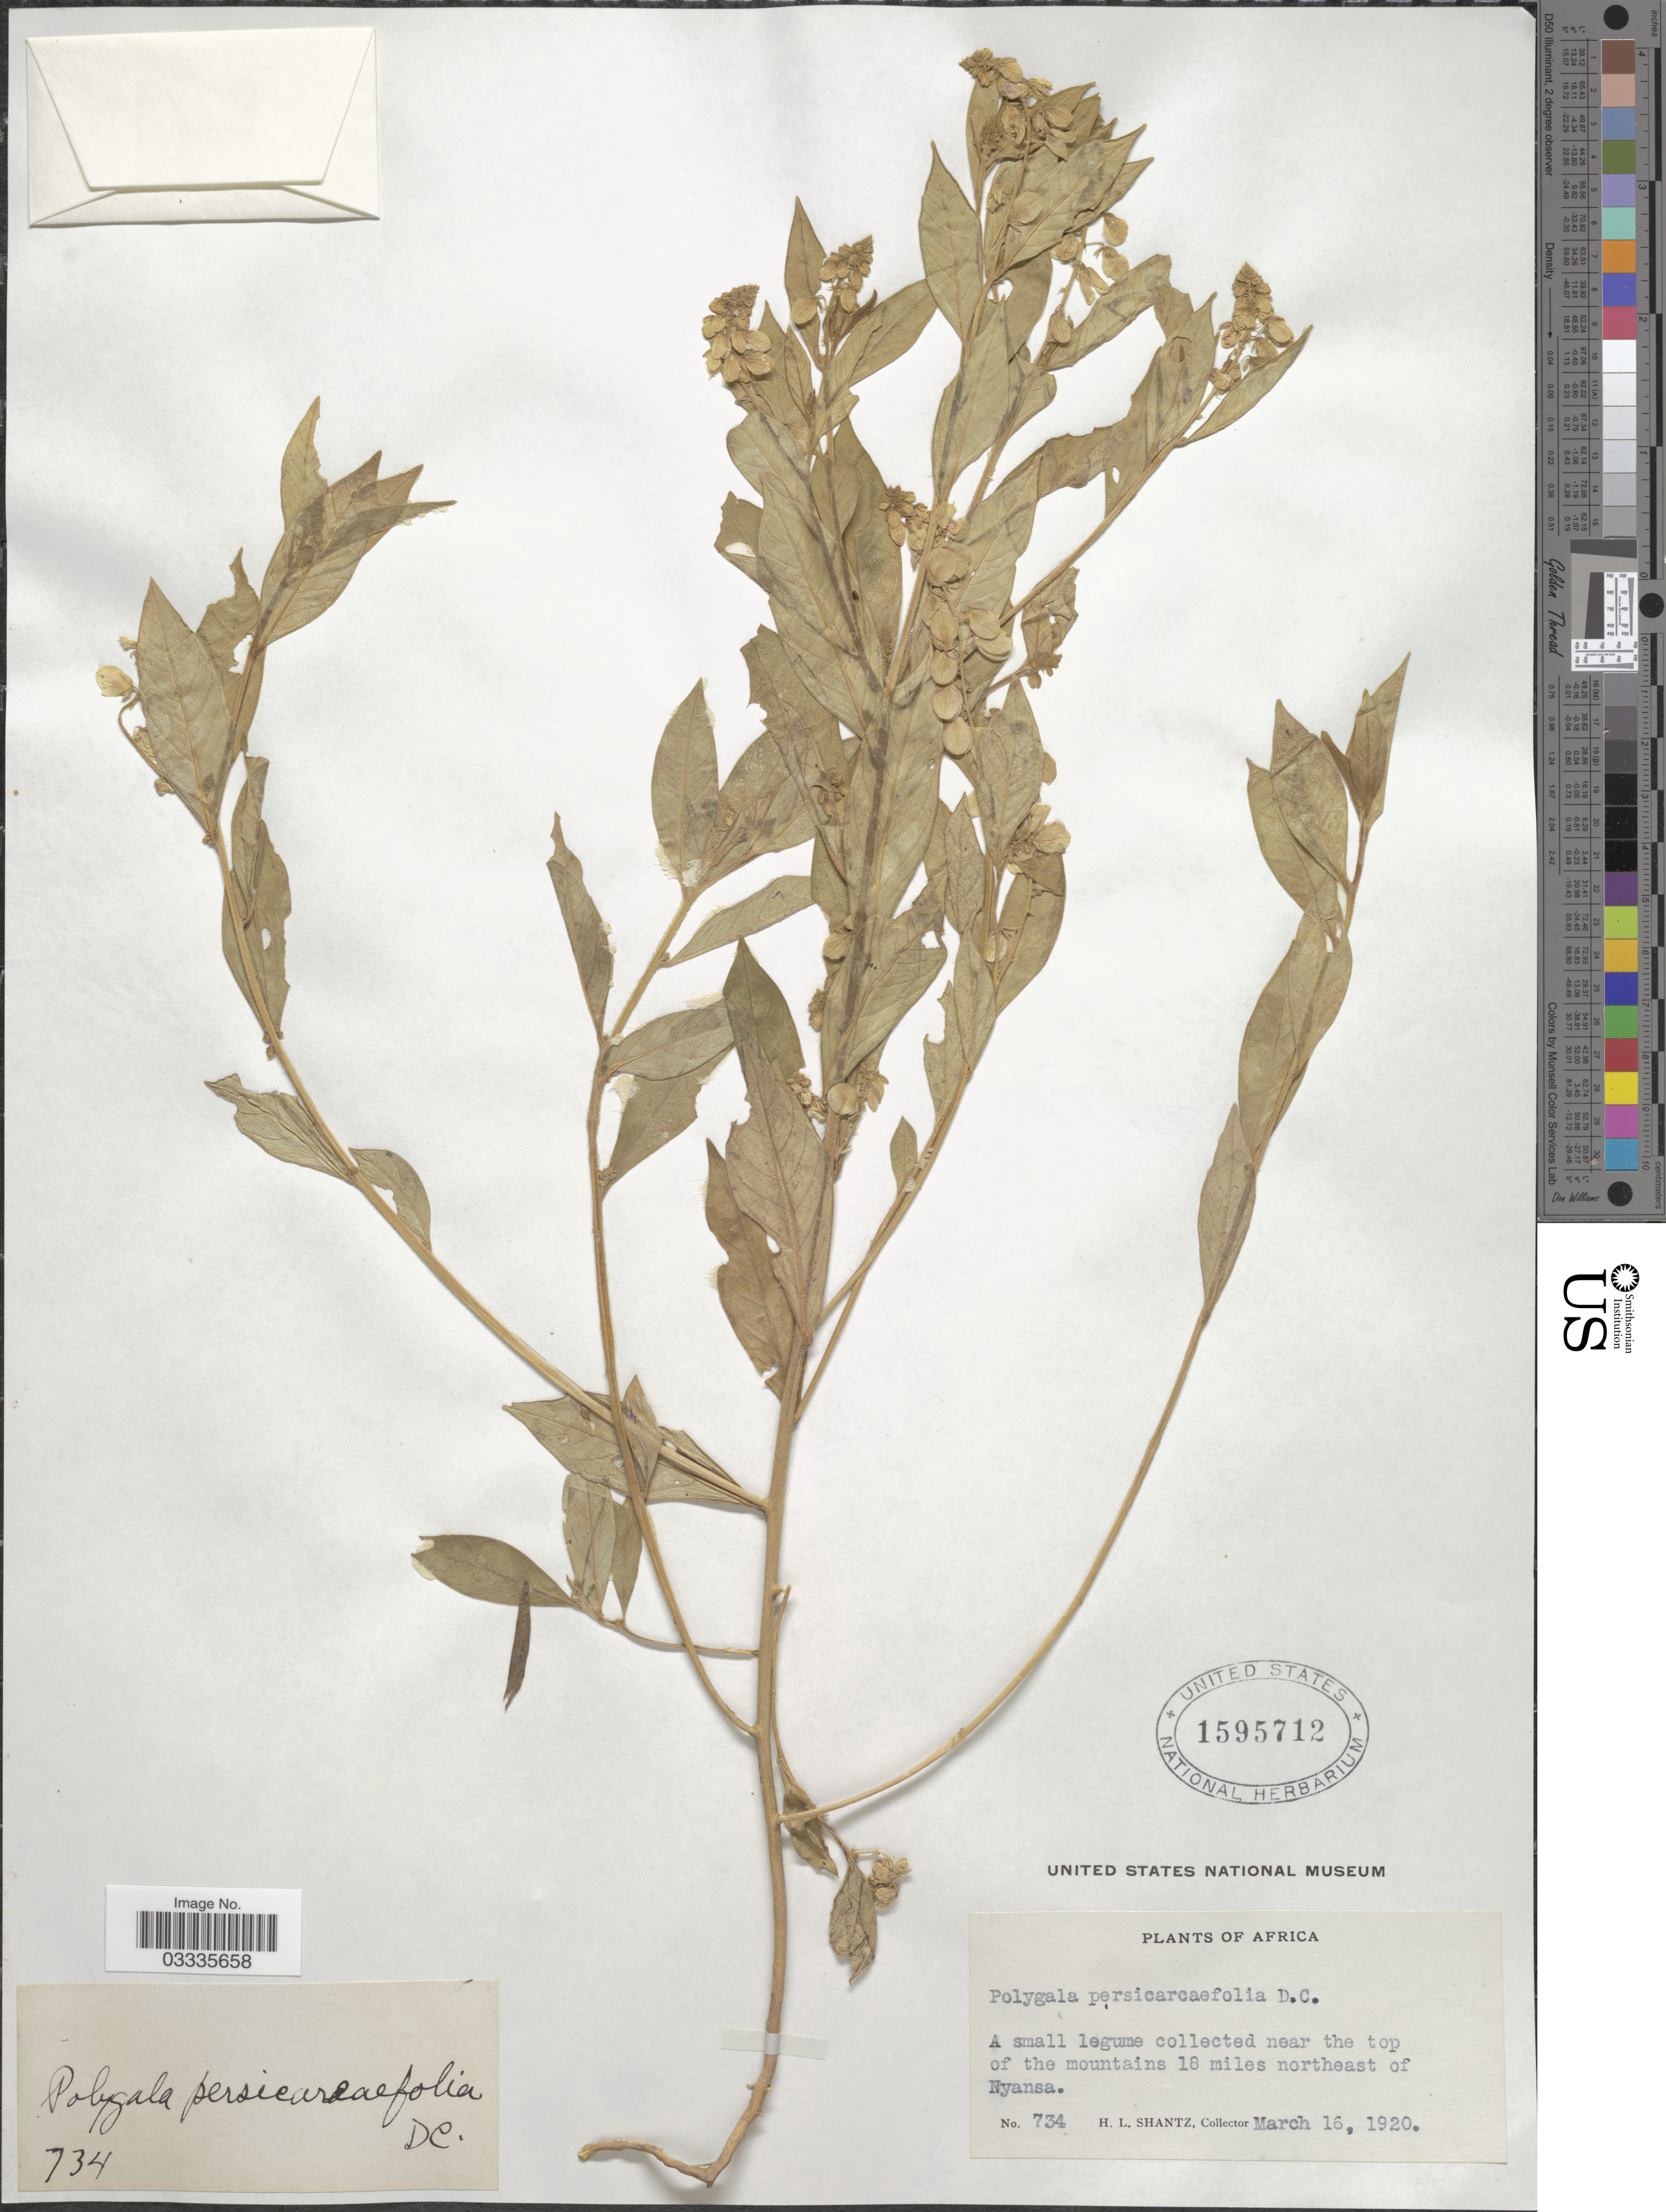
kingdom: Plantae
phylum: Tracheophyta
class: Magnoliopsida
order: Fabales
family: Polygalaceae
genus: Polygala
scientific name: Polygala persicariifolia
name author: DC.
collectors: H. Shantz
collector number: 734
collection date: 1920-03-16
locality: Africa. Near the top of the mountains 18 miles northeast of Nyansa.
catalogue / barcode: US 1595712